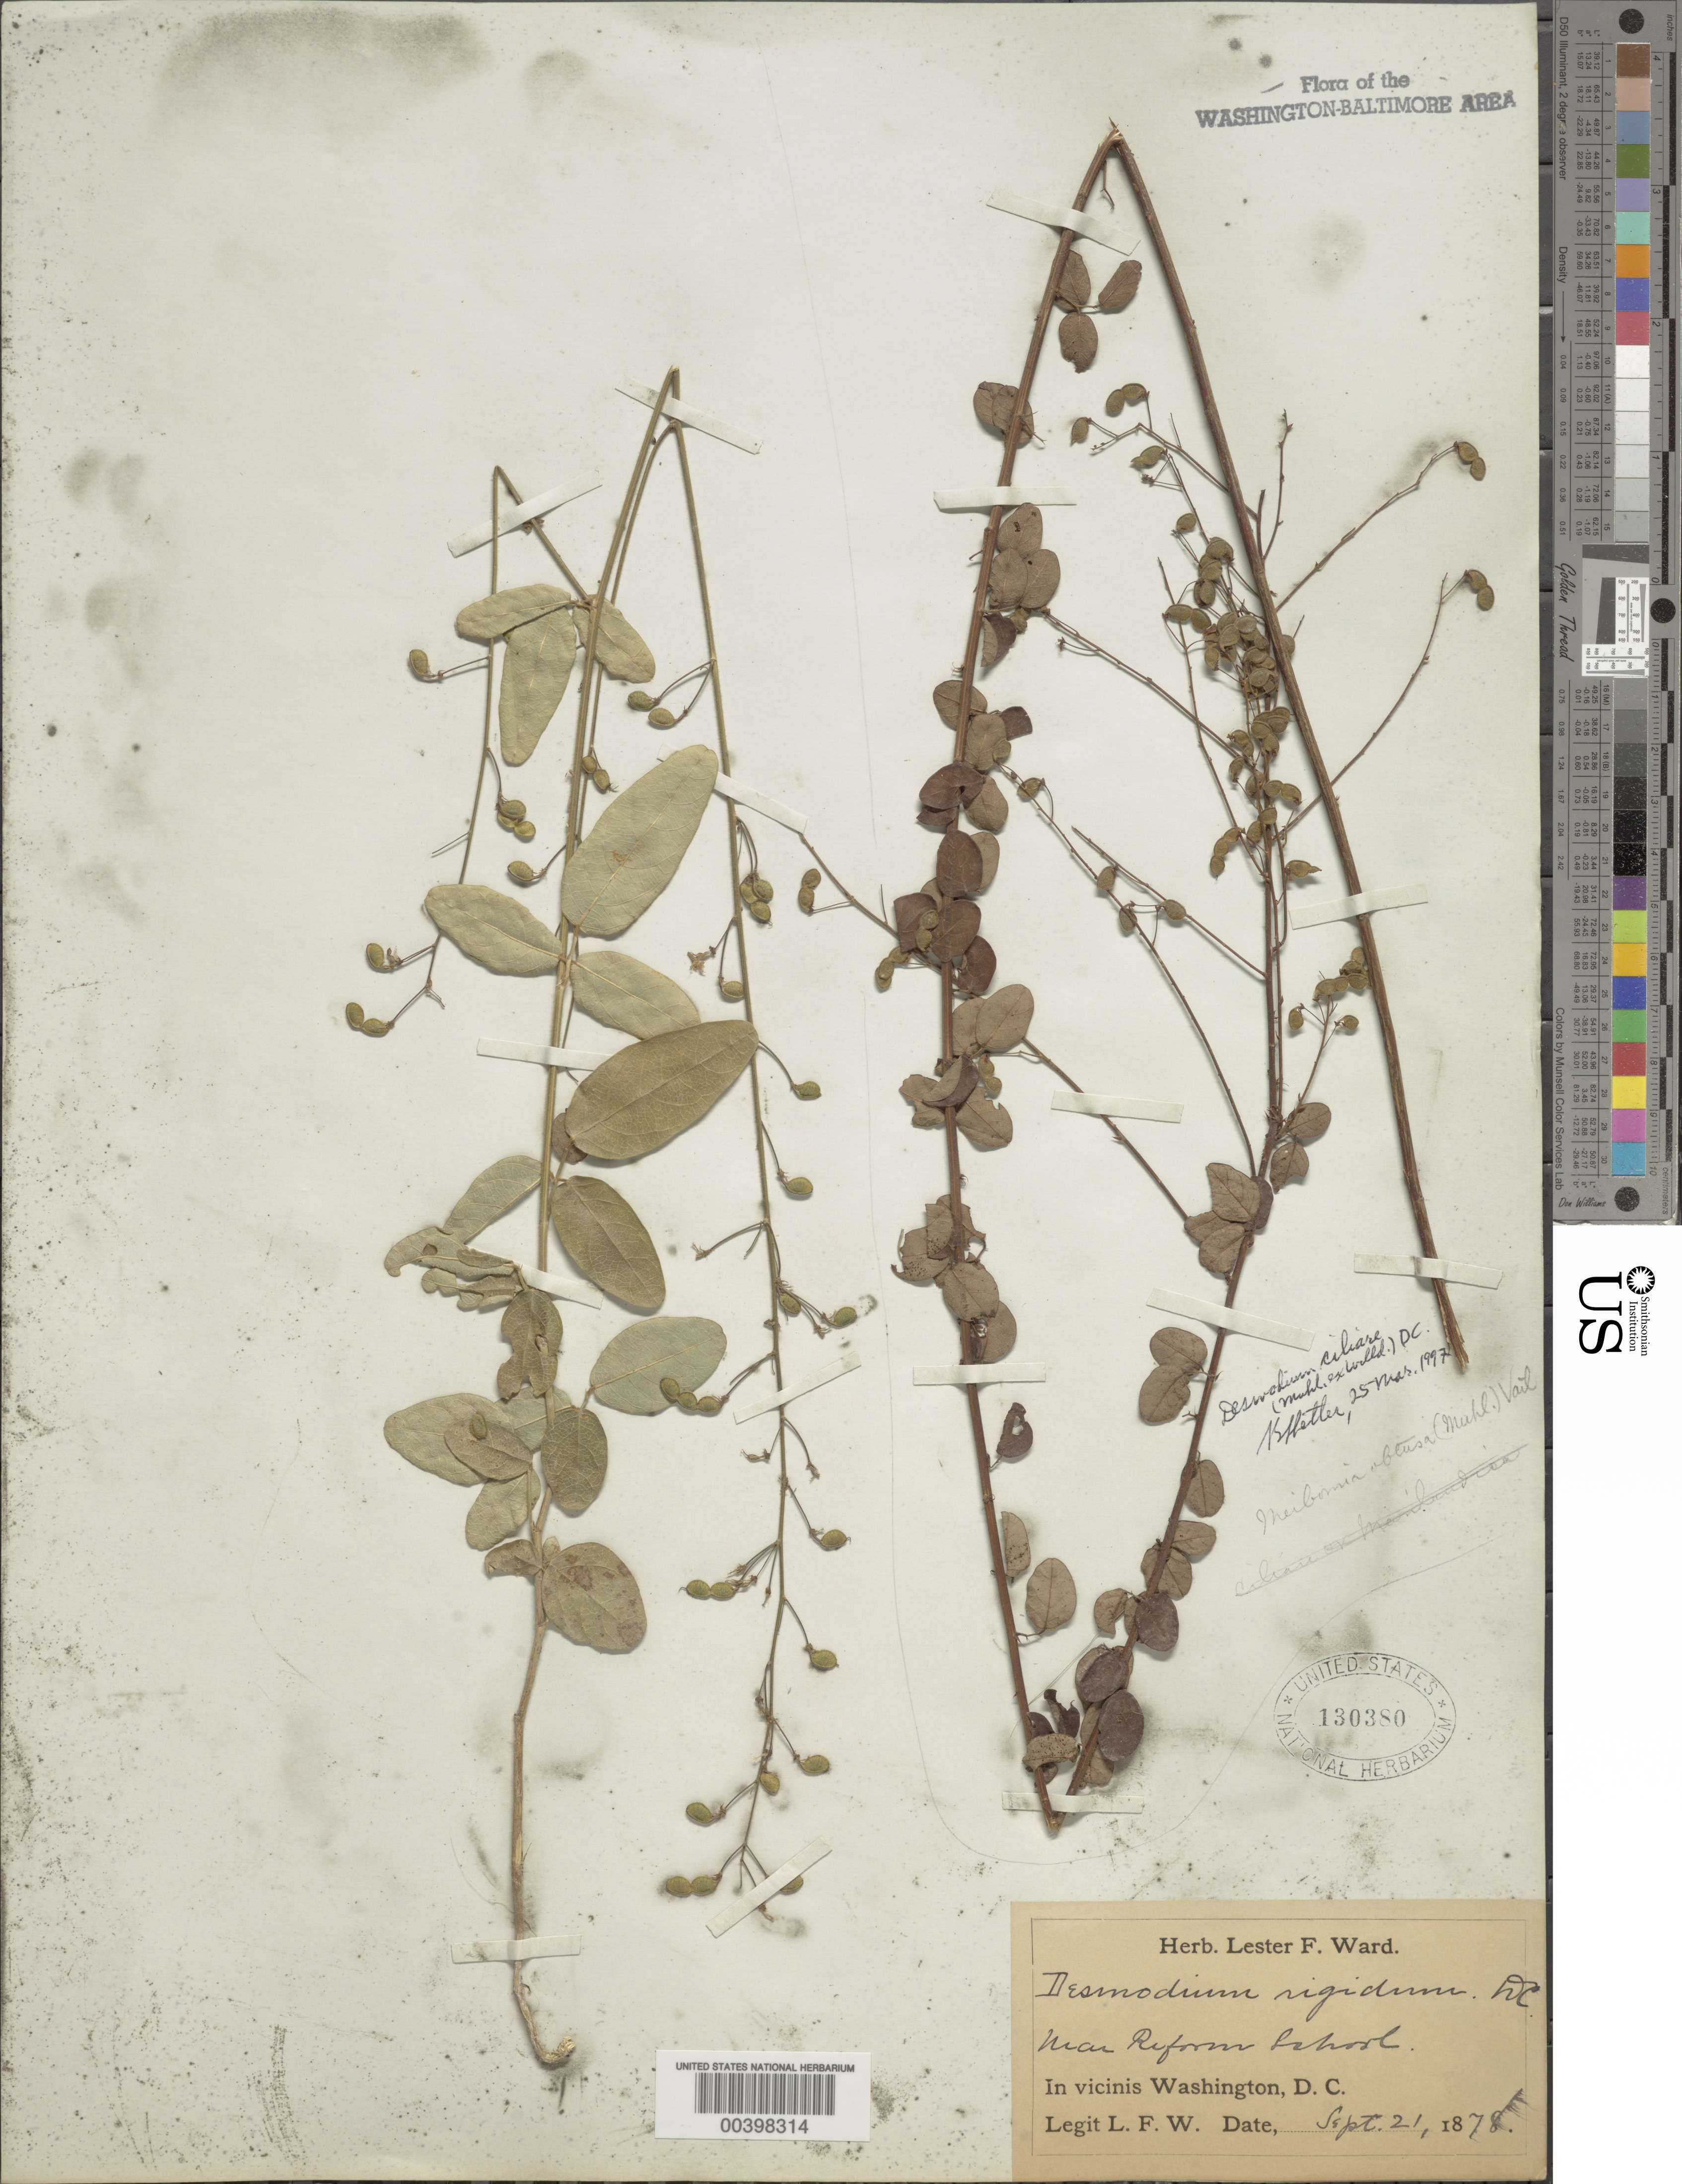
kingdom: Plantae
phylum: Tracheophyta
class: Magnoliopsida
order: Fabales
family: Fabaceae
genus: Desmodium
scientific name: Desmodium rigidum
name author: (Elliott) DC.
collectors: L. F. Ward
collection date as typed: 21 Sep 1878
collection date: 1878-09-21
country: United States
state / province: District of Columbia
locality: Reform School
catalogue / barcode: US 130380